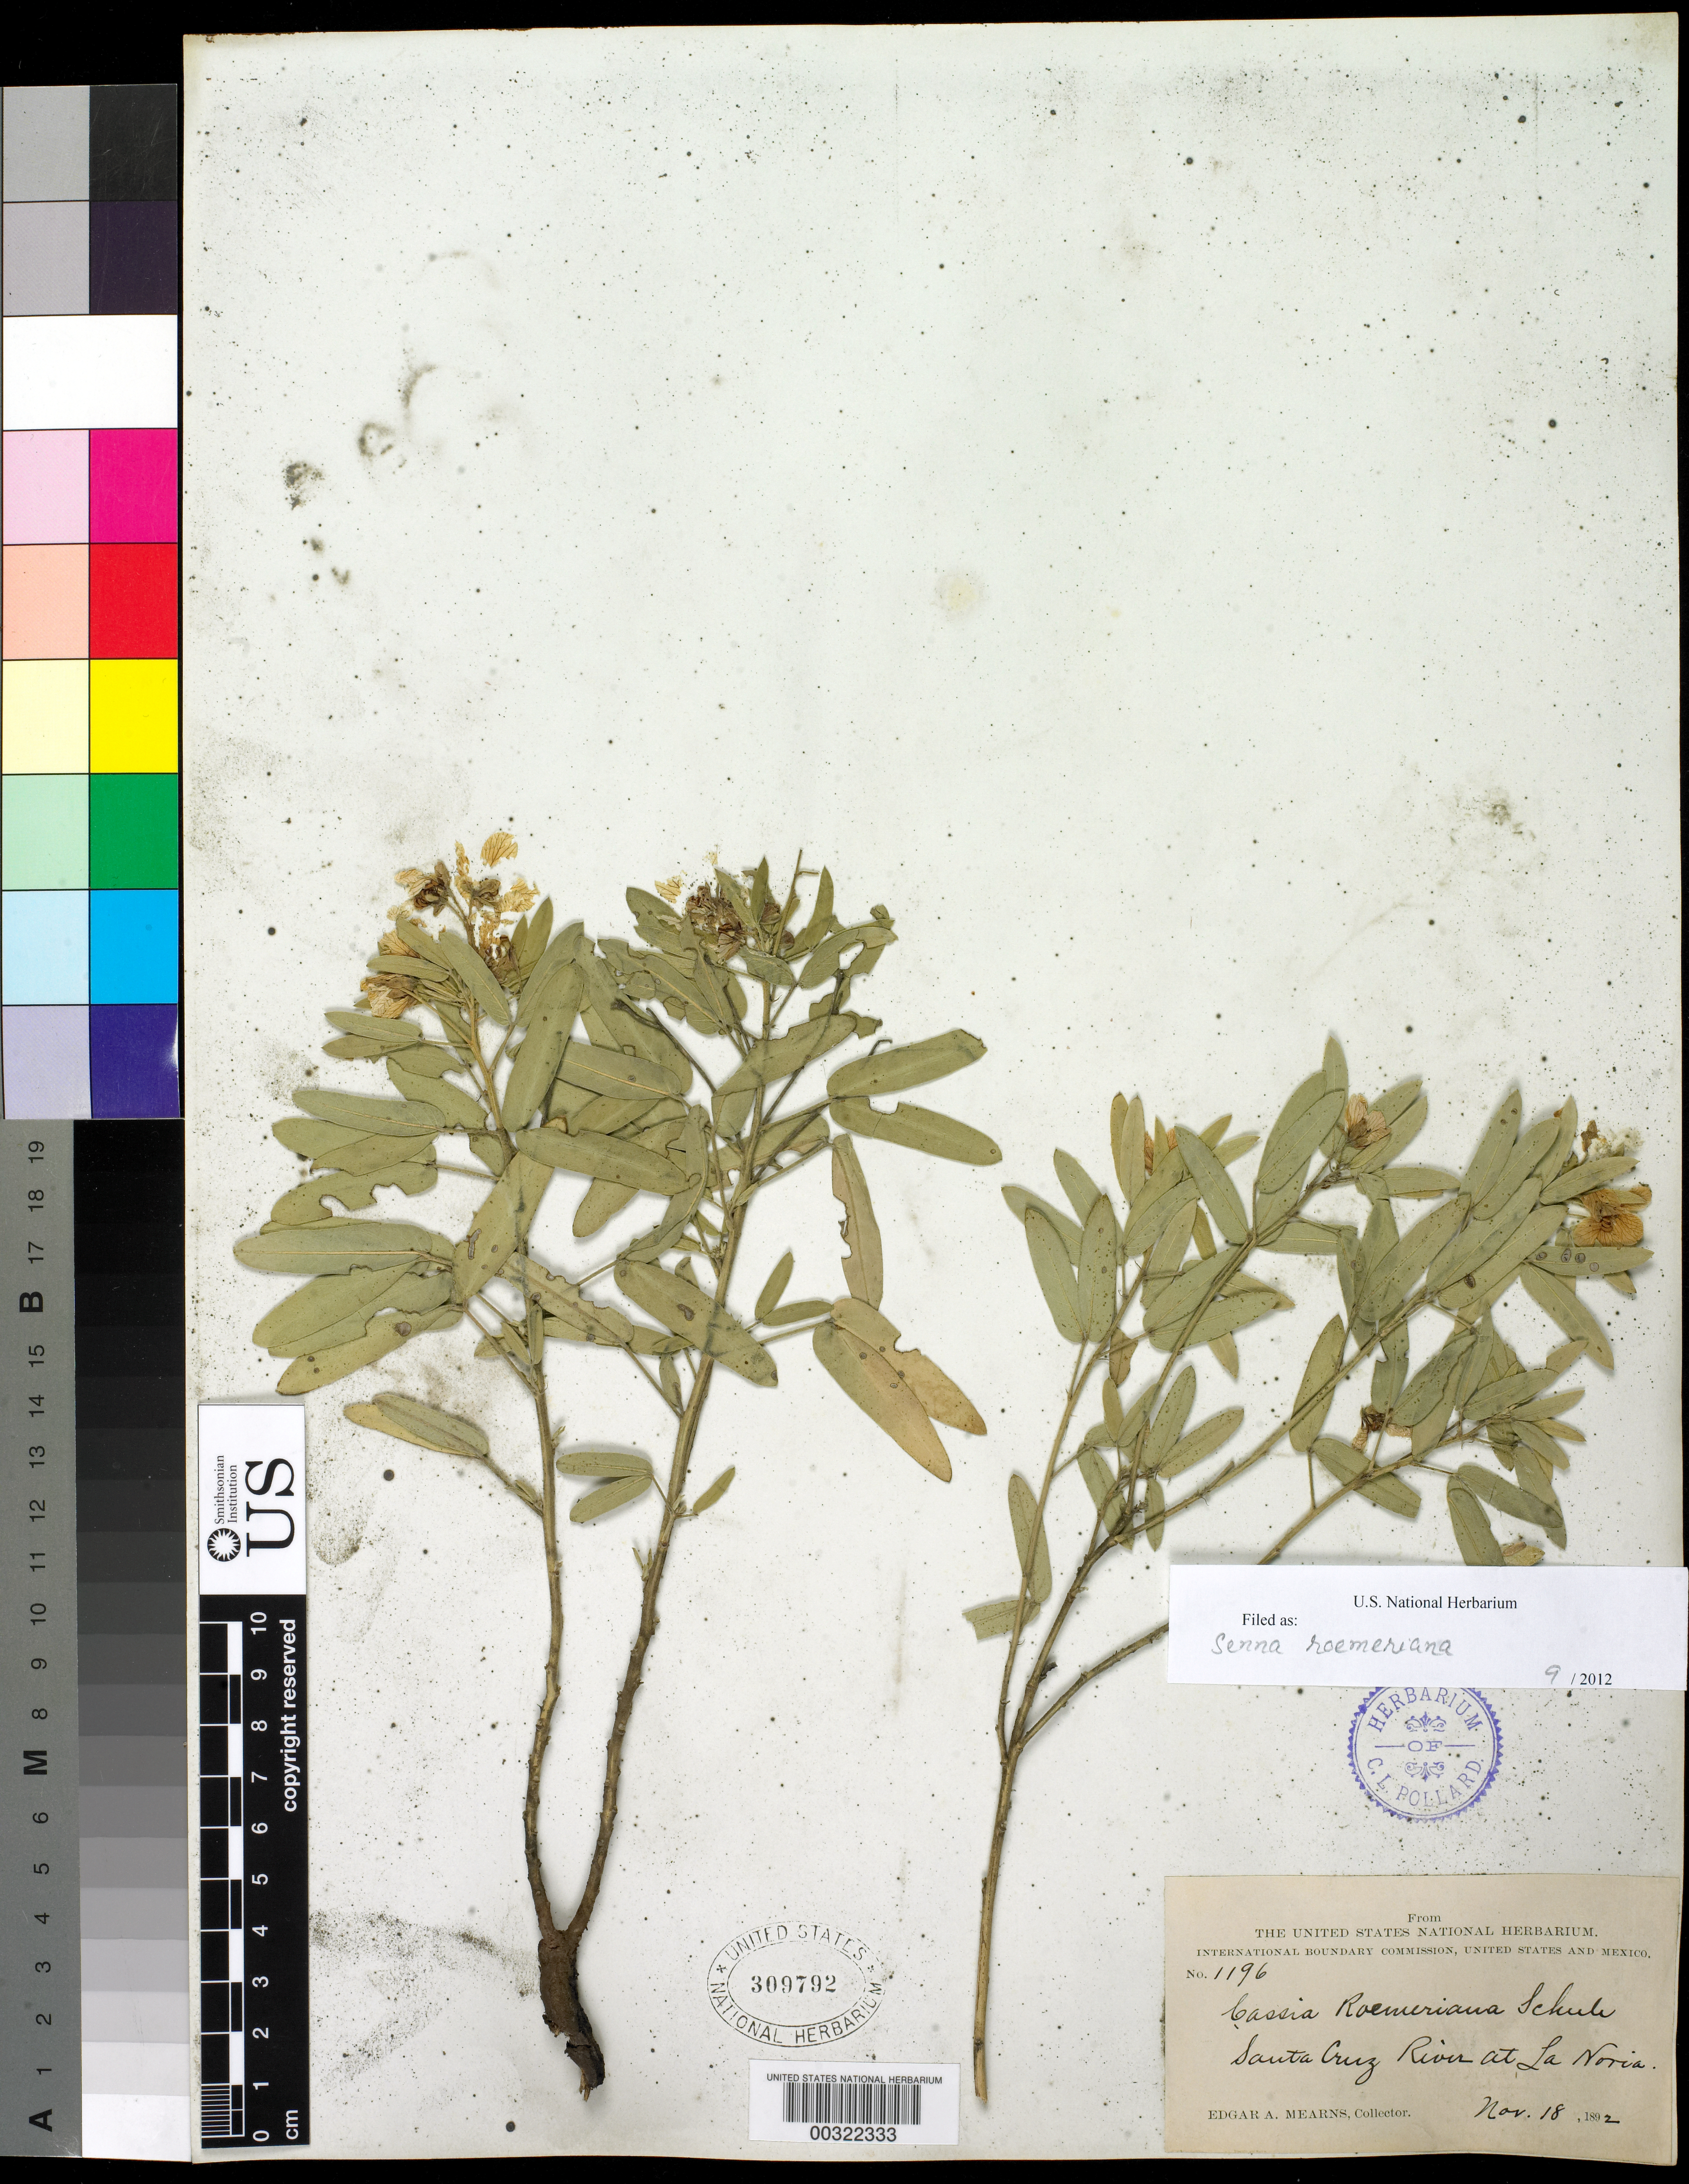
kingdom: Plantae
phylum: Tracheophyta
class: Magnoliopsida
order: Fabales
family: Fabaceae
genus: Senna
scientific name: Senna roemeriana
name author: (Scheele) H.S. Irwin & Barneby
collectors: E. A. Mearns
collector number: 1196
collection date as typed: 18 Nov 1892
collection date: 1892-11-18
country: United States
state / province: Texas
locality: Santa cruz river at la noria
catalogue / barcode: US 309792